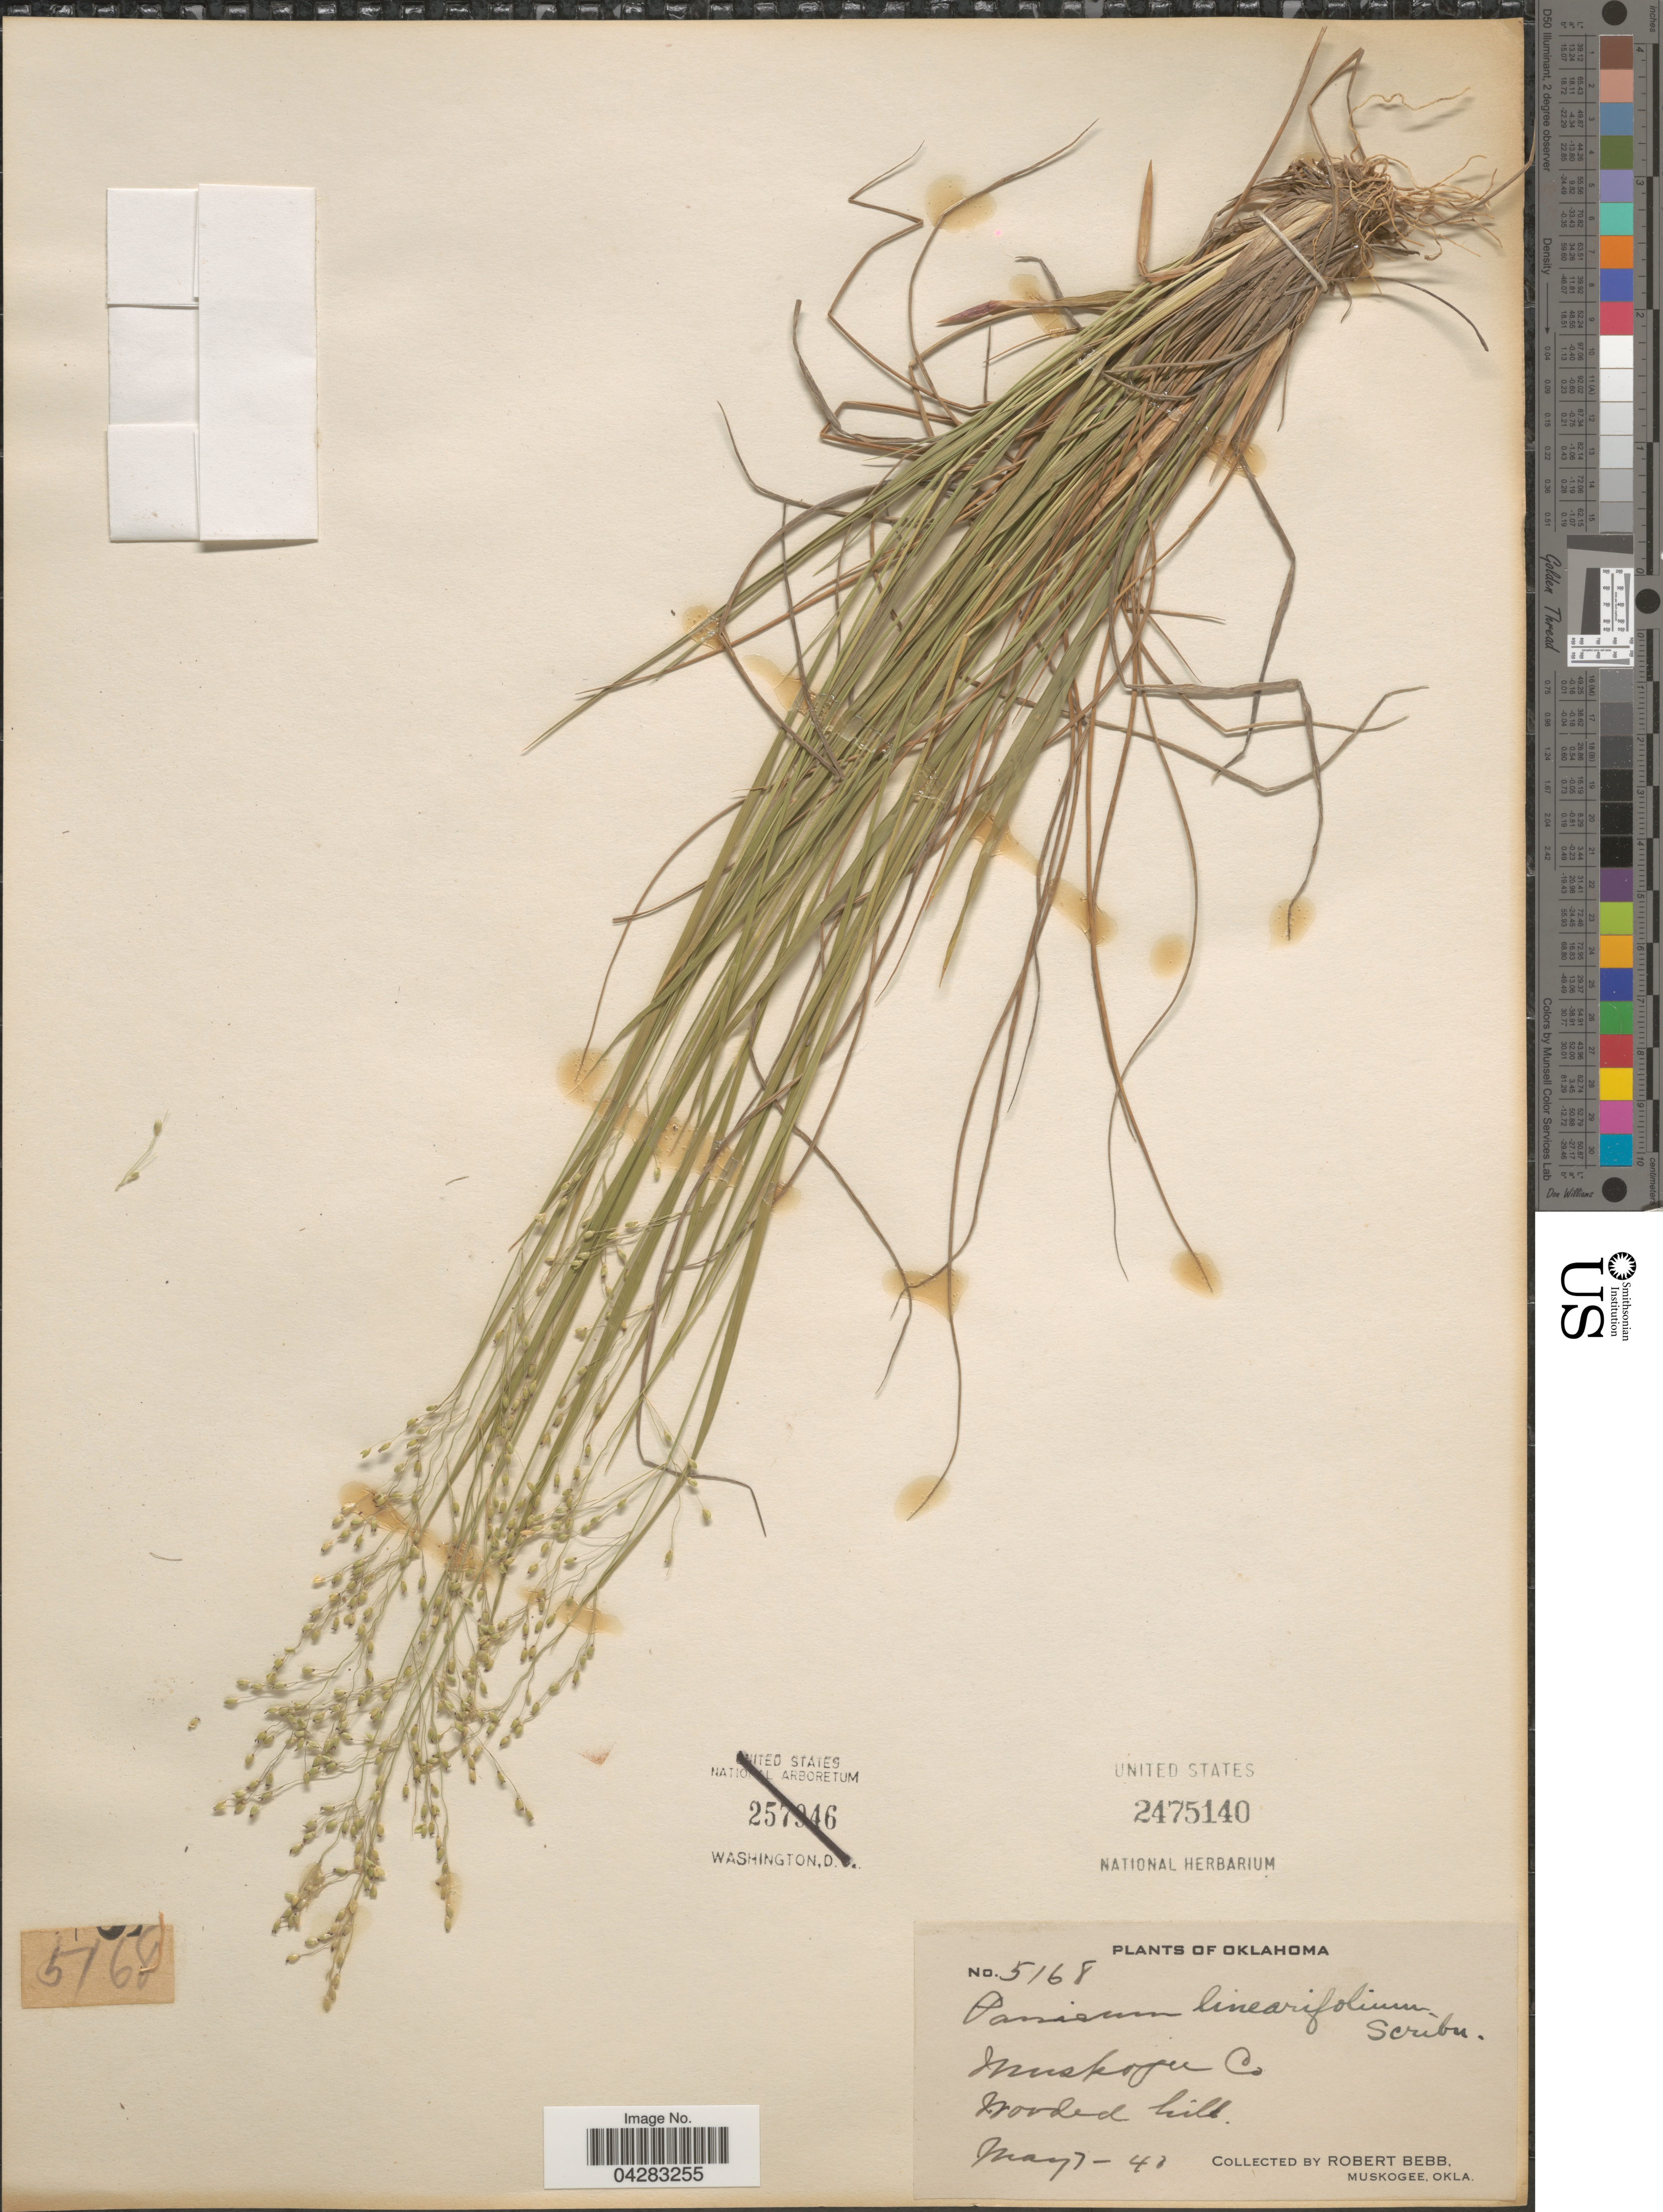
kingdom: Plantae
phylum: Tracheophyta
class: Liliopsida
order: Poales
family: Poaceae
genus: Dichanthelium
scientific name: Dichanthelium linearifolium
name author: (Scribn.) Gould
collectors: R. Bebb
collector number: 5168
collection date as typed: Transcribed d/m/y: 7/5/40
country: United States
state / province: Oklahoma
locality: Muskogee Co. Wooded hill.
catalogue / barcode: US 2475140